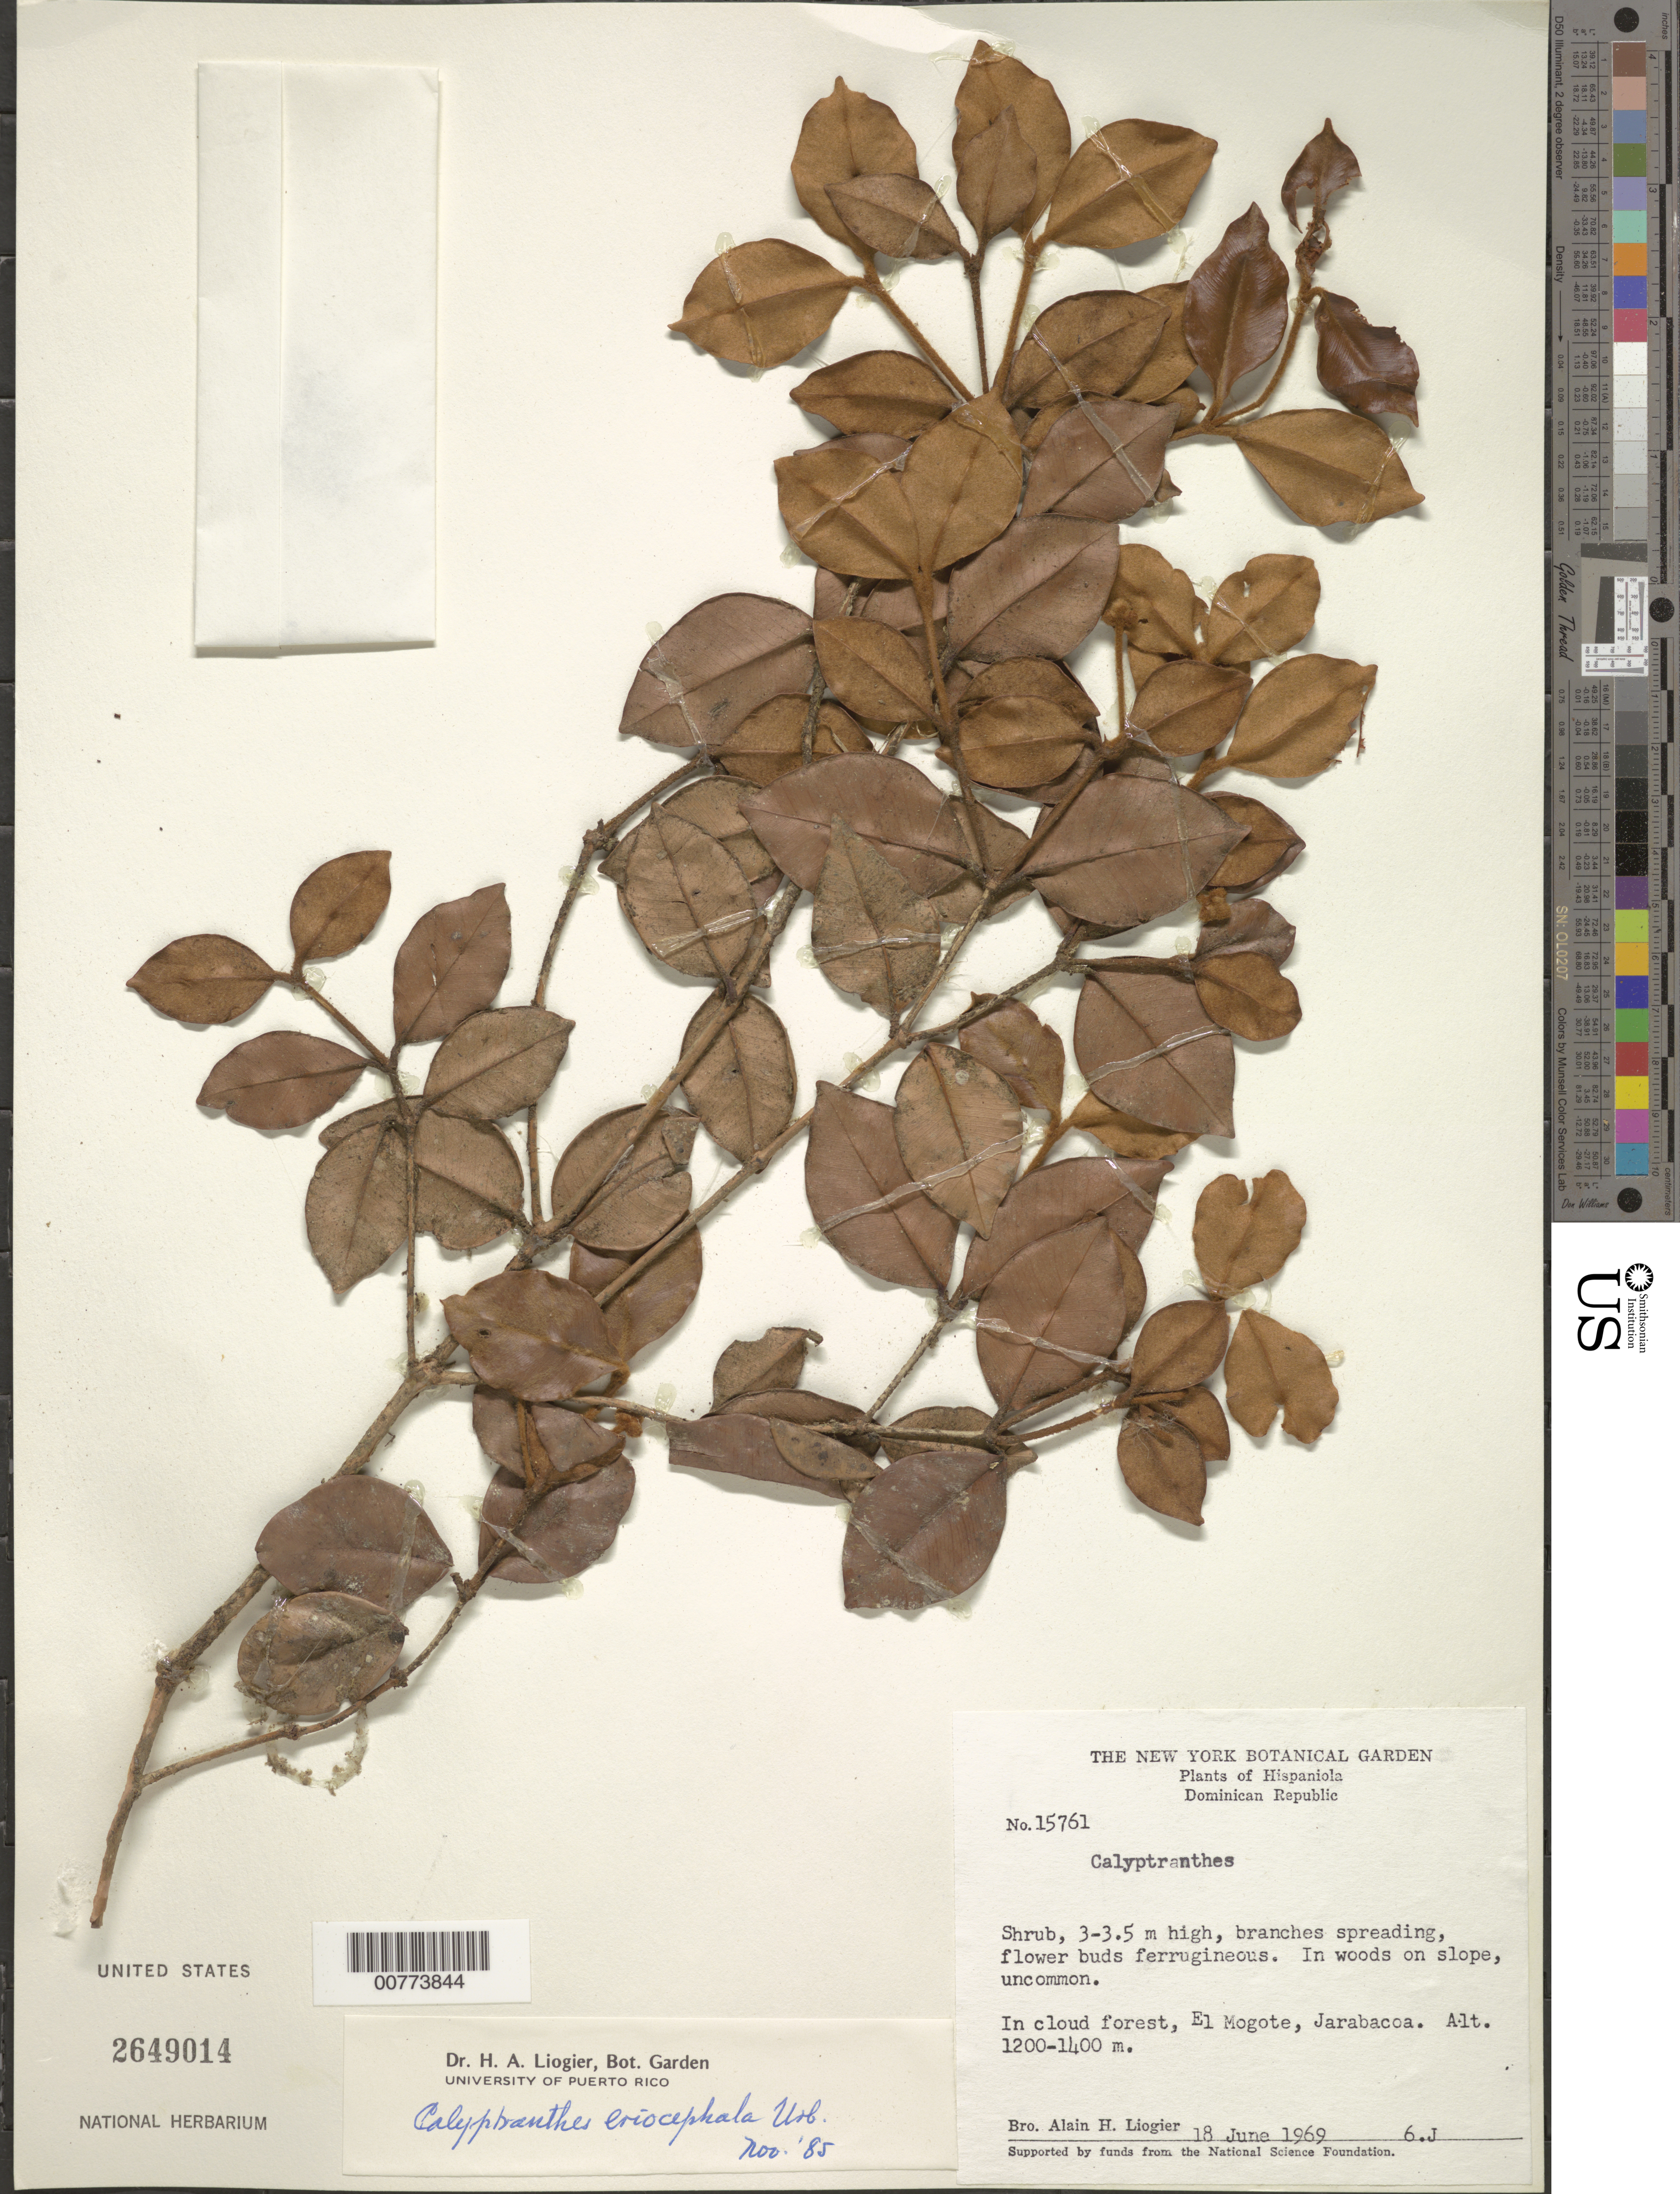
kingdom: Plantae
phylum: Tracheophyta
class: Magnoliopsida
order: Myrtales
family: Myrtaceae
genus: Myrcia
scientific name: Myrcia eriocephala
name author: (Urb.) K. Campbell & Peguero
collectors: A. H. Liogier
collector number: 15761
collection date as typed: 18 Jun 1969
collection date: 1969-06-18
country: Dominican Republic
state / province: La Vega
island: Hispaniola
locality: El Mogote, Jarabacoa.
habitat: In cloud forest, woods on slope.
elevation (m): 1200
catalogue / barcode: US 2649014